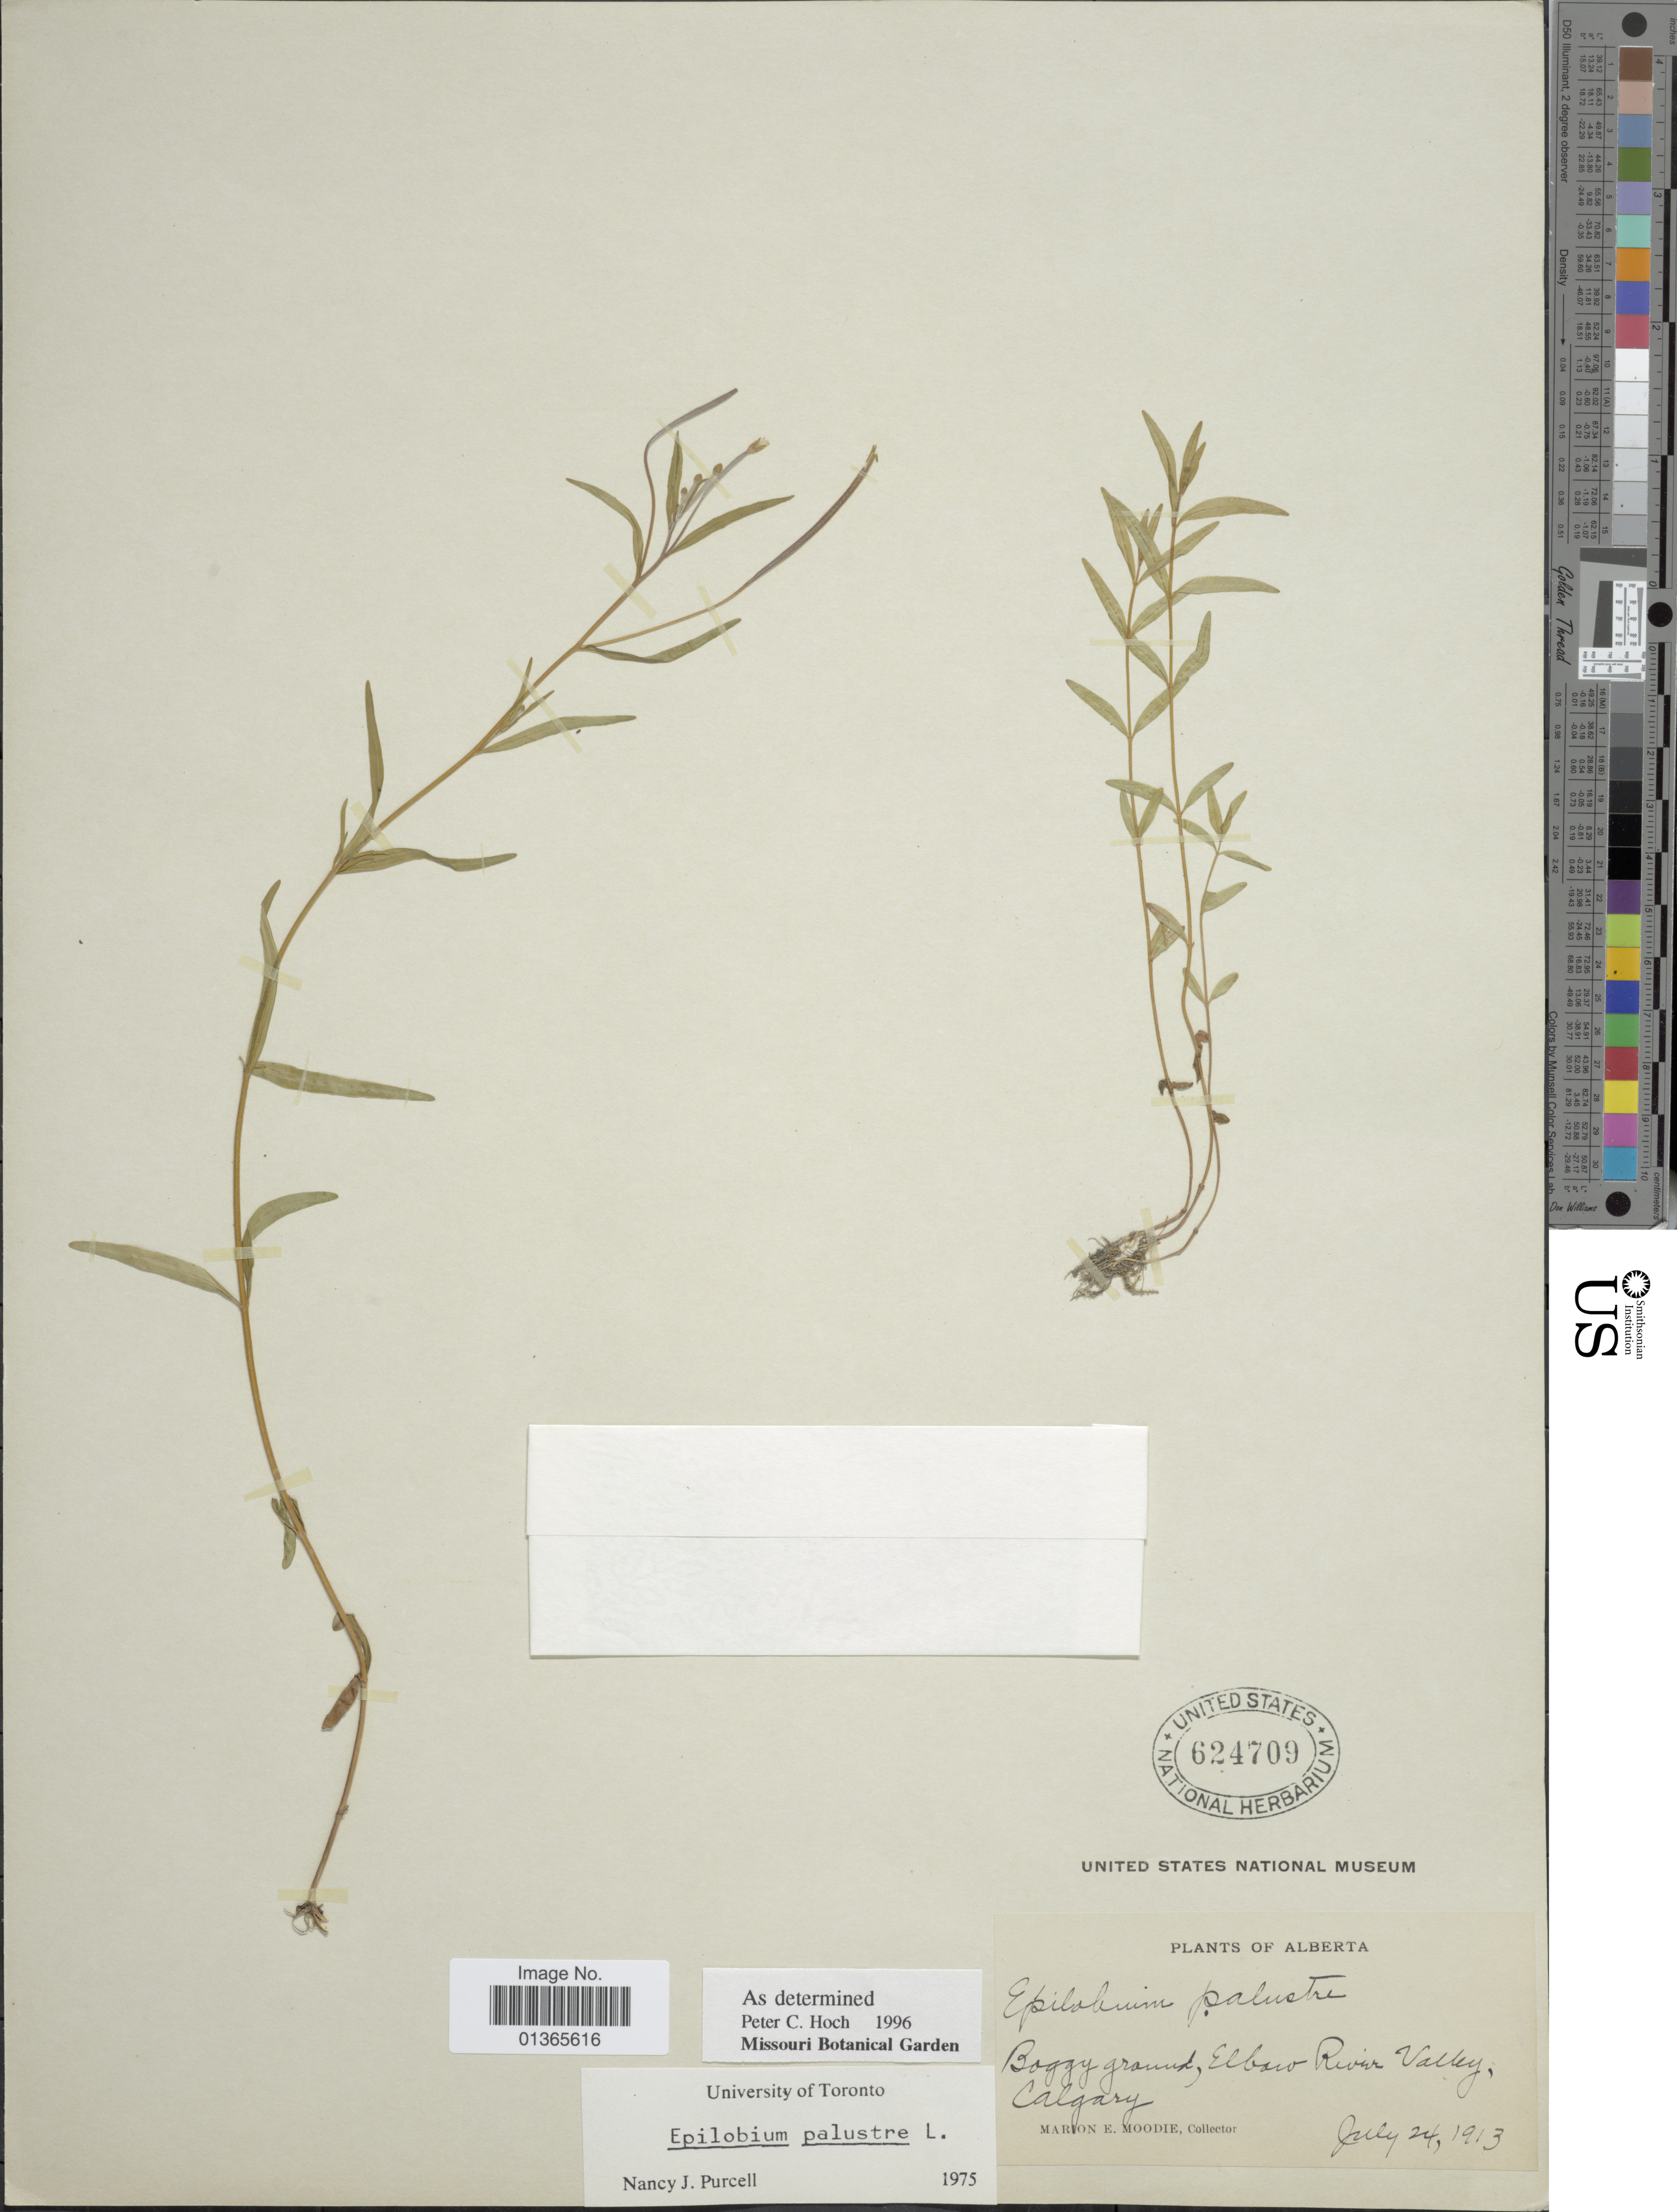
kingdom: Plantae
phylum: Tracheophyta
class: Magnoliopsida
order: Myrtales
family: Onagraceae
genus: Epilobium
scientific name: Epilobium palustre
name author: L.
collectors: M. E. Moodie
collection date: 1913-07-24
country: Canada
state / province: Alberta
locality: Boggy ground, Elbow River Valley, Calgary.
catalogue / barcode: US 624709